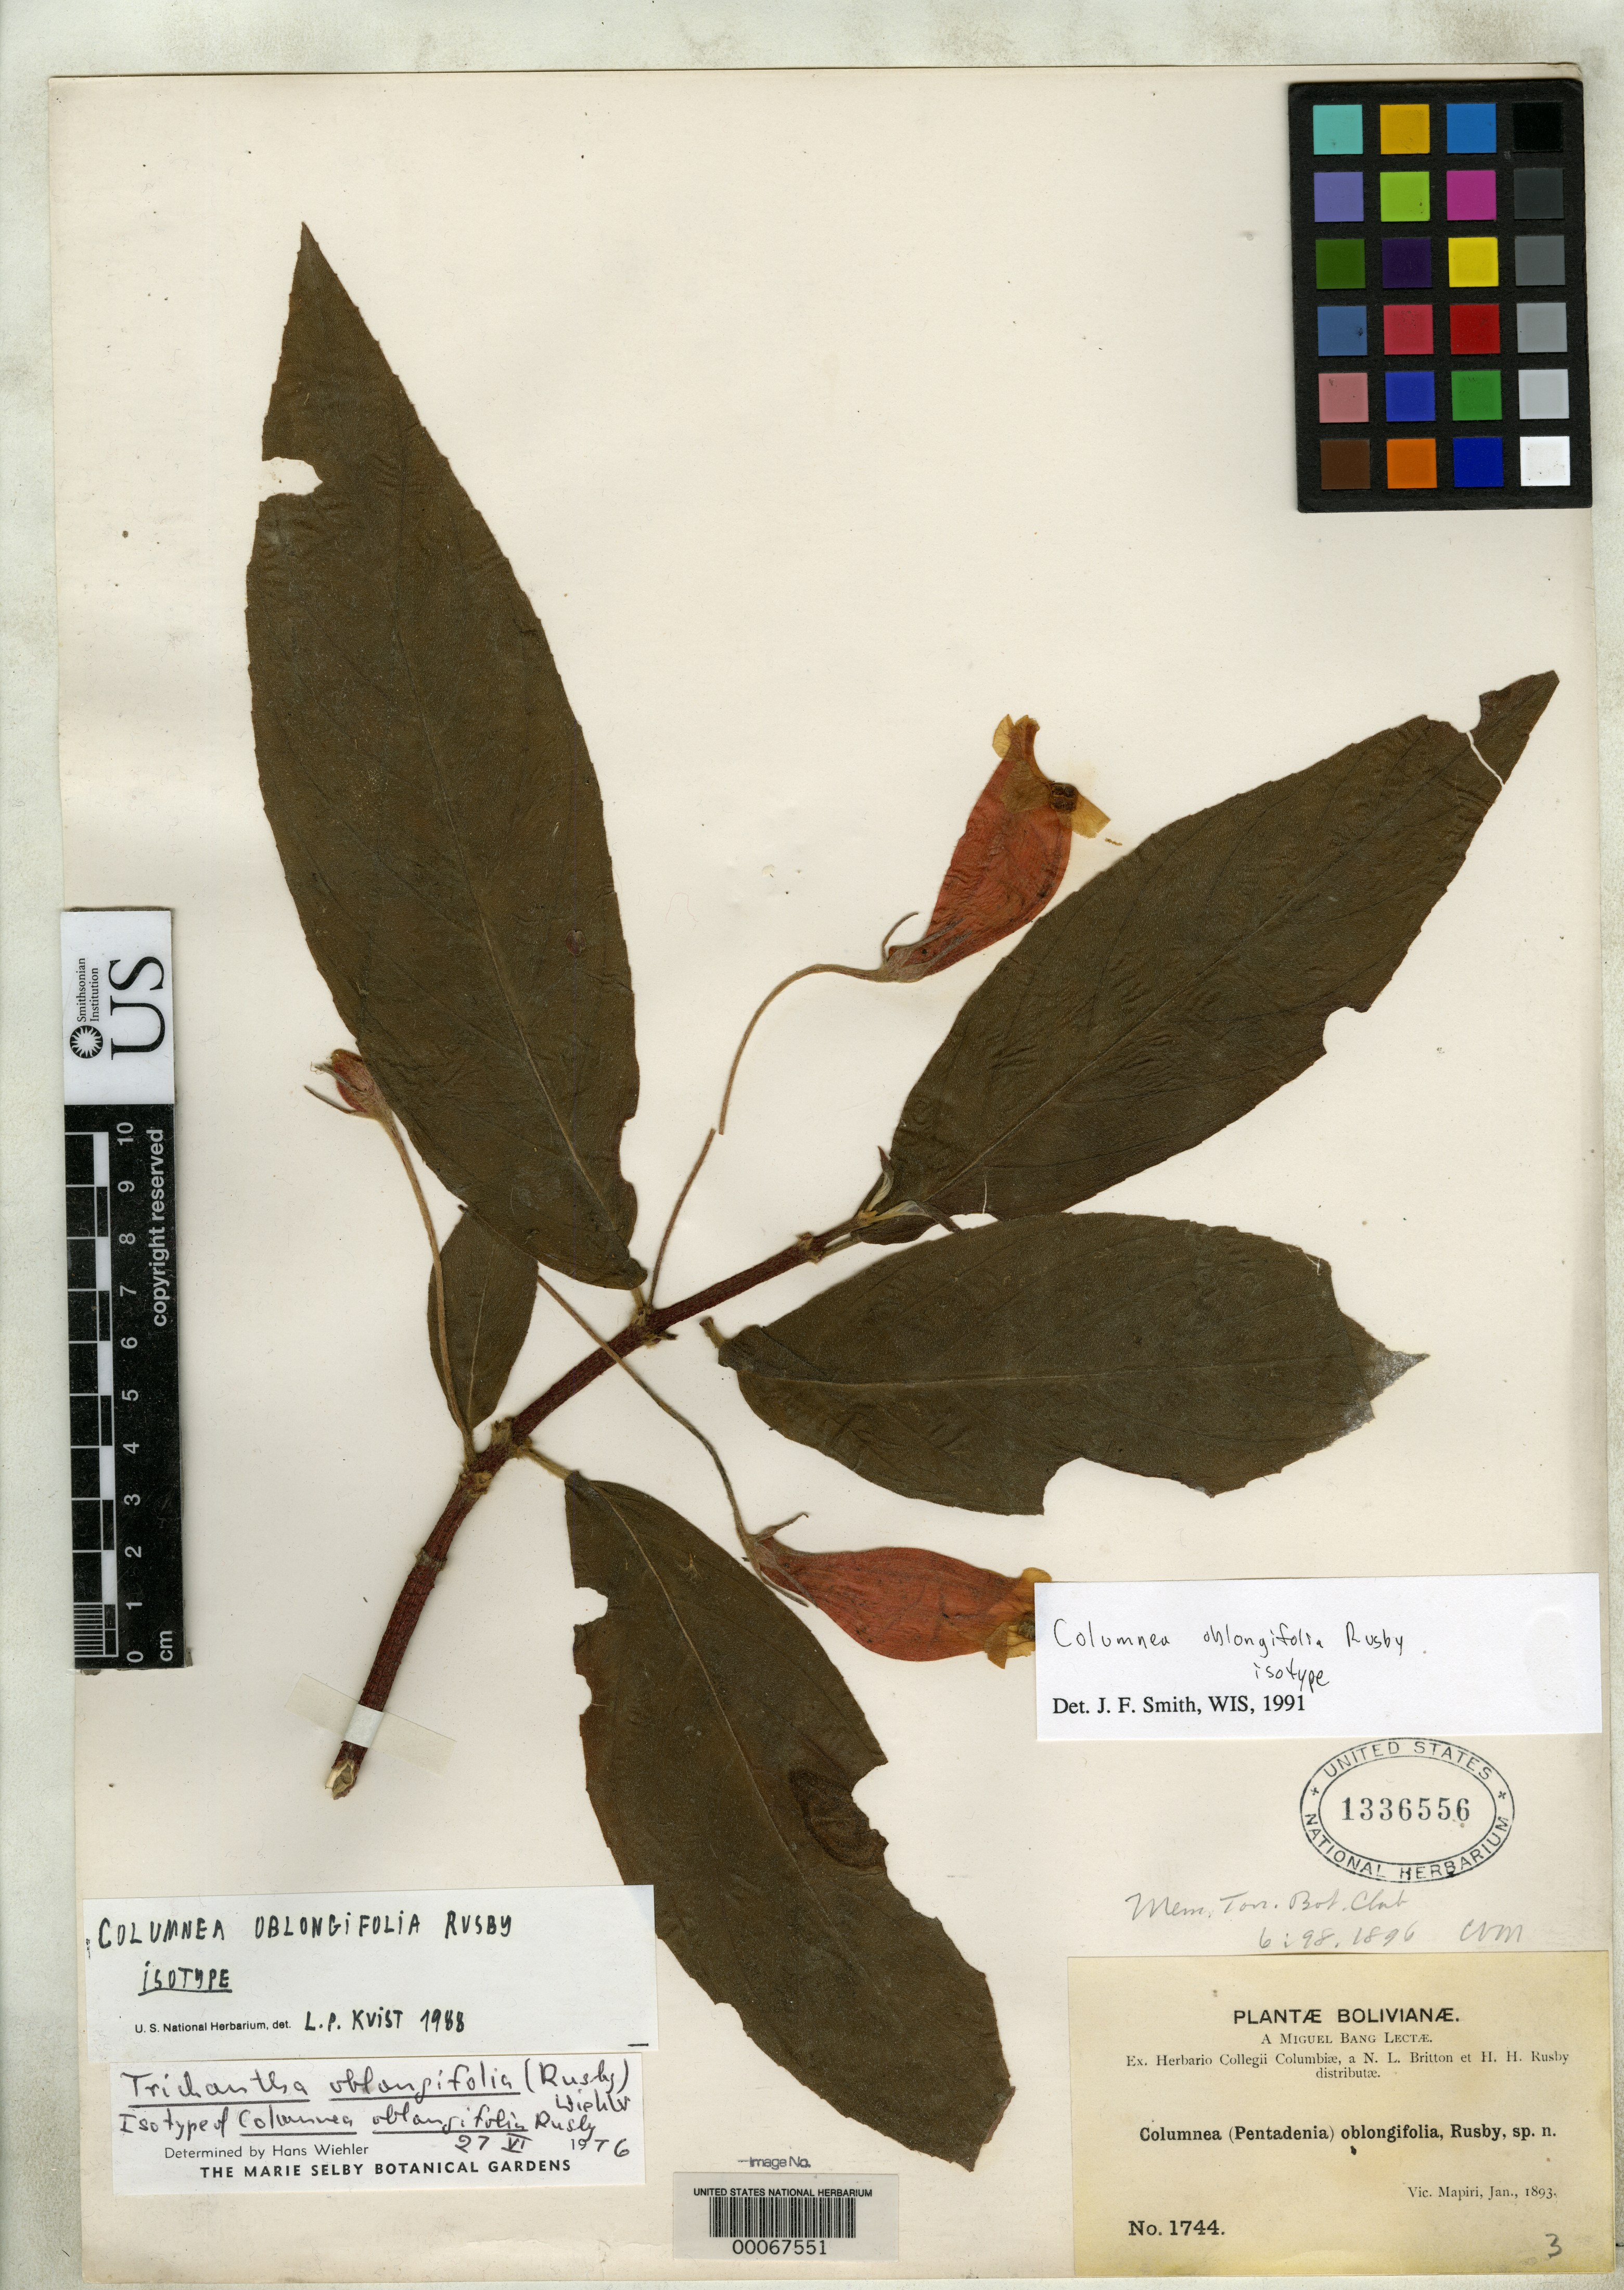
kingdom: Plantae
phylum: Tracheophyta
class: Magnoliopsida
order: Lamiales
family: Gesneriaceae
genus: Columnea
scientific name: Columnea oblongifolia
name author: Rusby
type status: Isotype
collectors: M. Bang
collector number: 1744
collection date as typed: Jan 1893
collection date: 1893-01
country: Bolivia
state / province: La Paz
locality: Vic. Mapiri.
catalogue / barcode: US 1336556